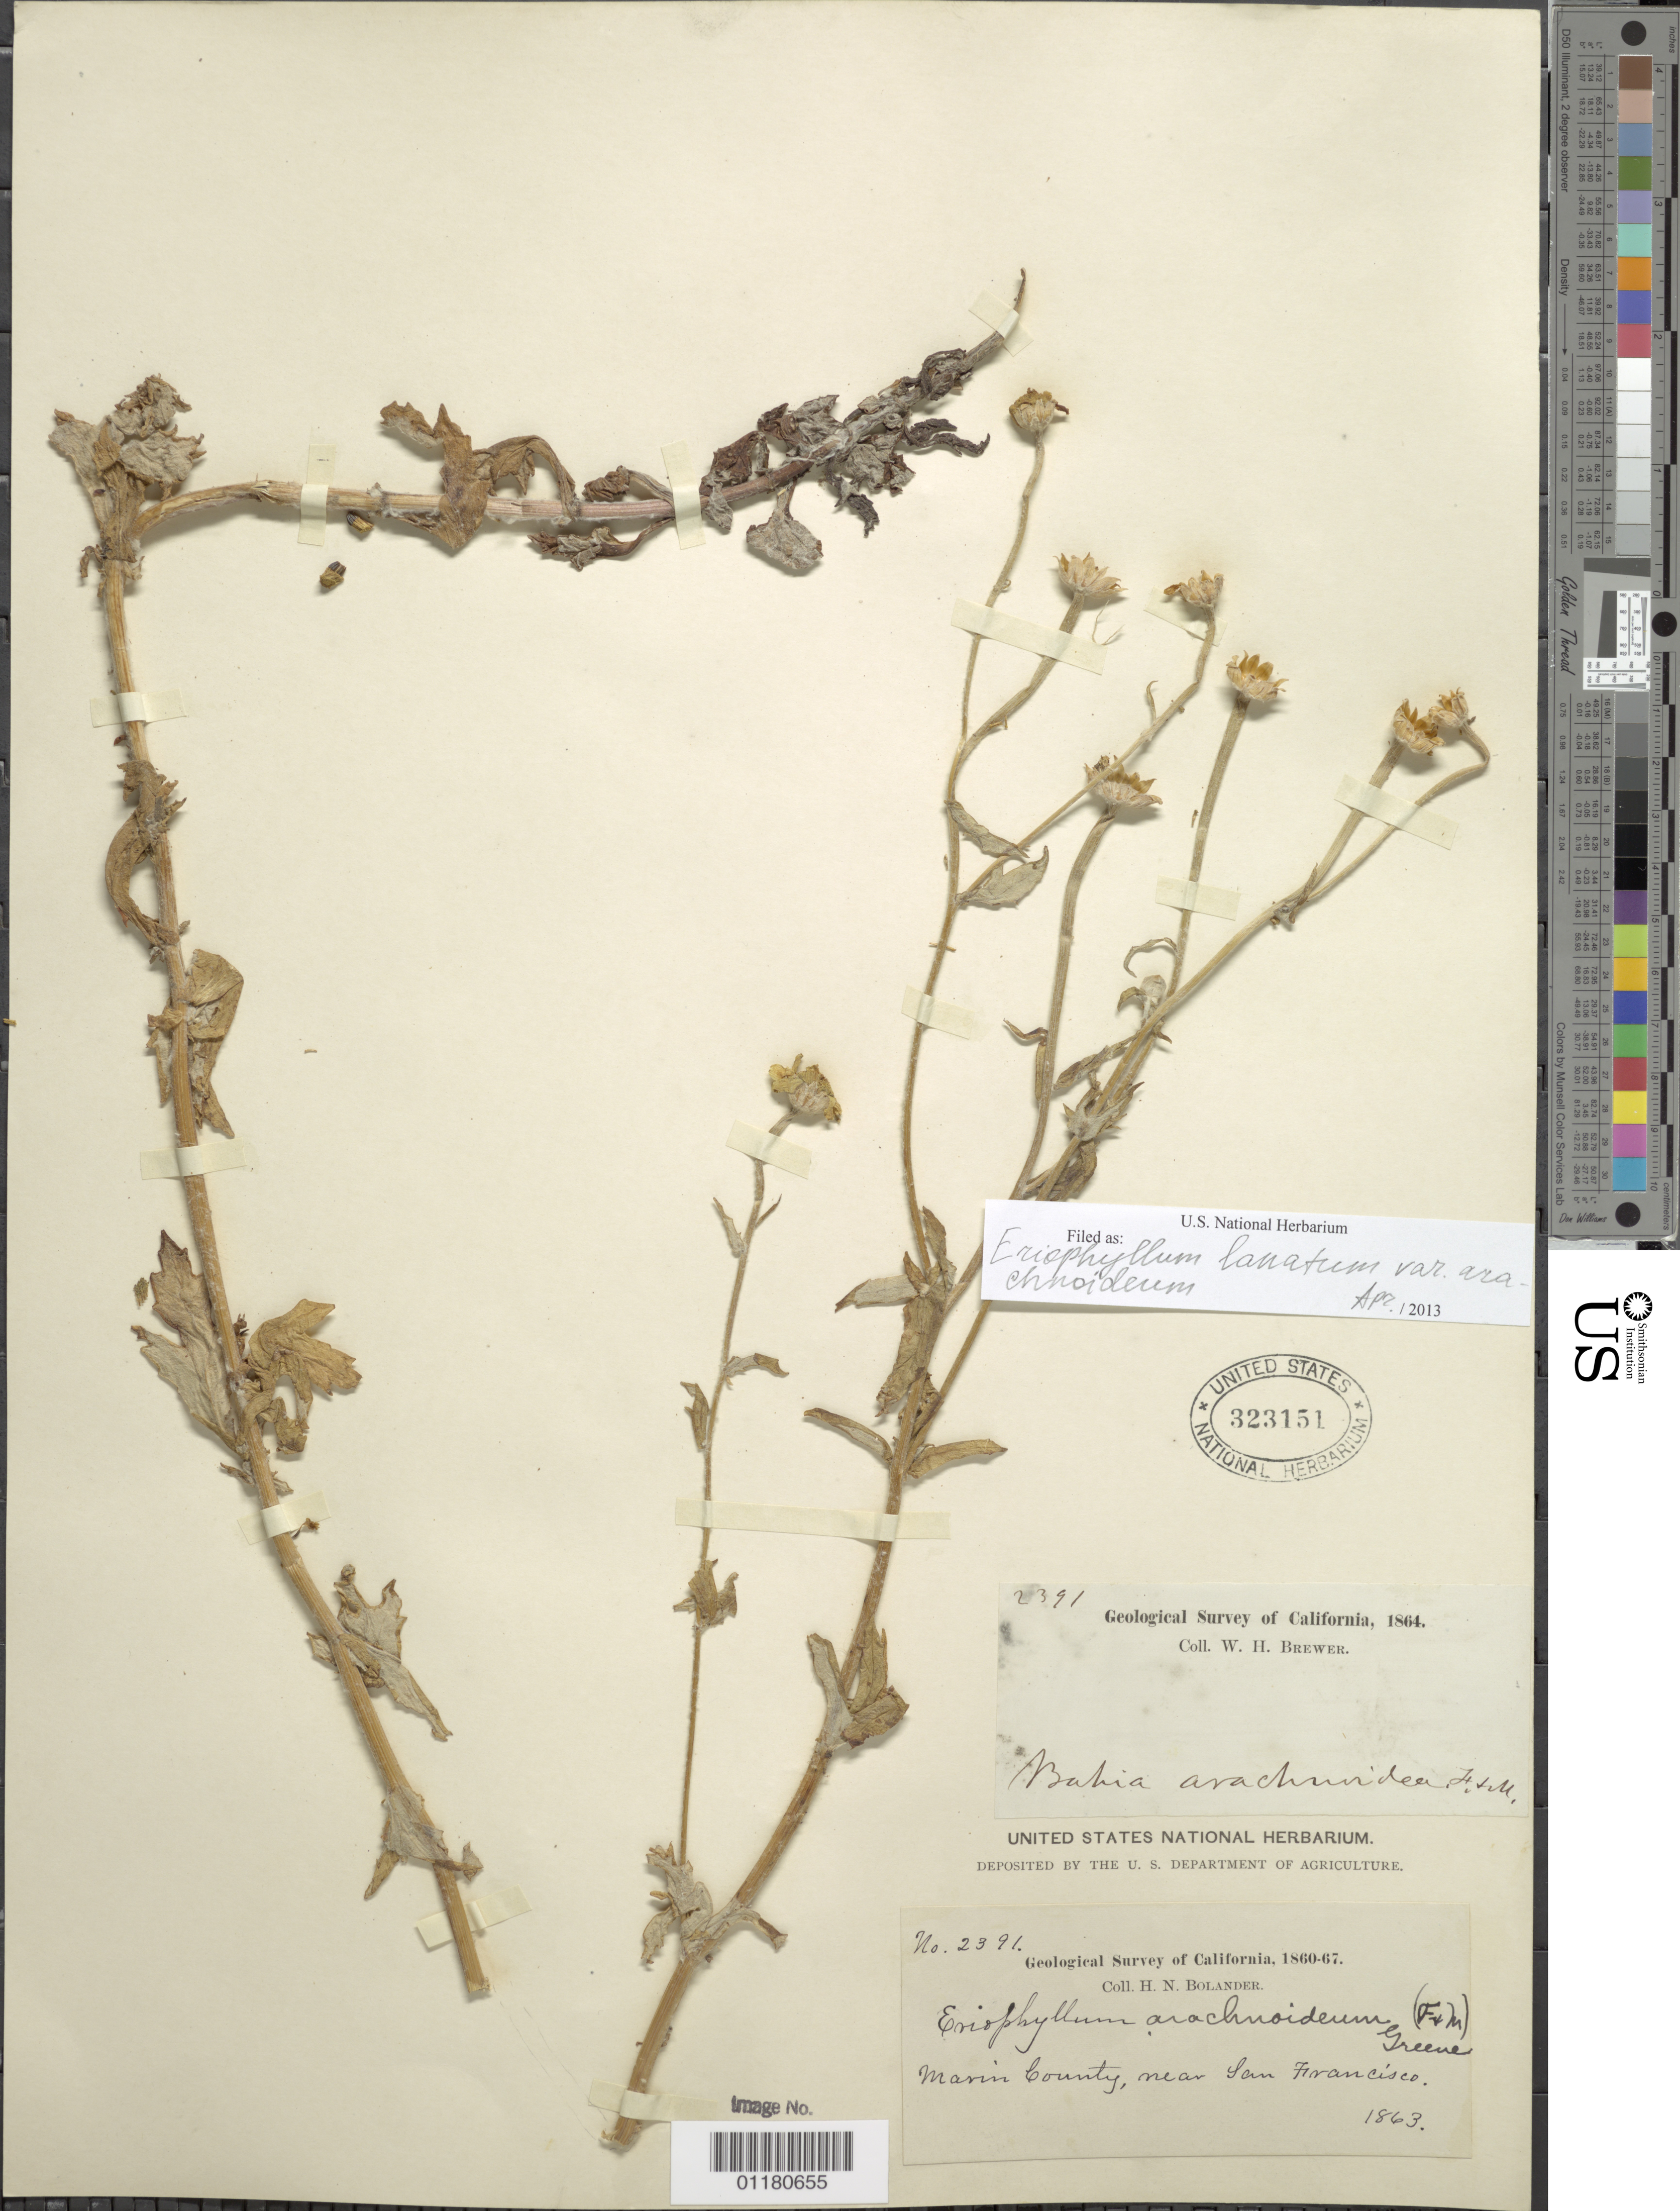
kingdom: Plantae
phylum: Tracheophyta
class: Magnoliopsida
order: Asterales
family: Asteraceae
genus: Eriophyllum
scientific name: Eriophyllum lanatum var. arachnoideum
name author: (Fisch. & Avé-Lall.) Jeps.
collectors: H. Bolander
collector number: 2391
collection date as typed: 1863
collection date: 1863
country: United States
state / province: California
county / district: Marin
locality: near San Francisco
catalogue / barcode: US 323151